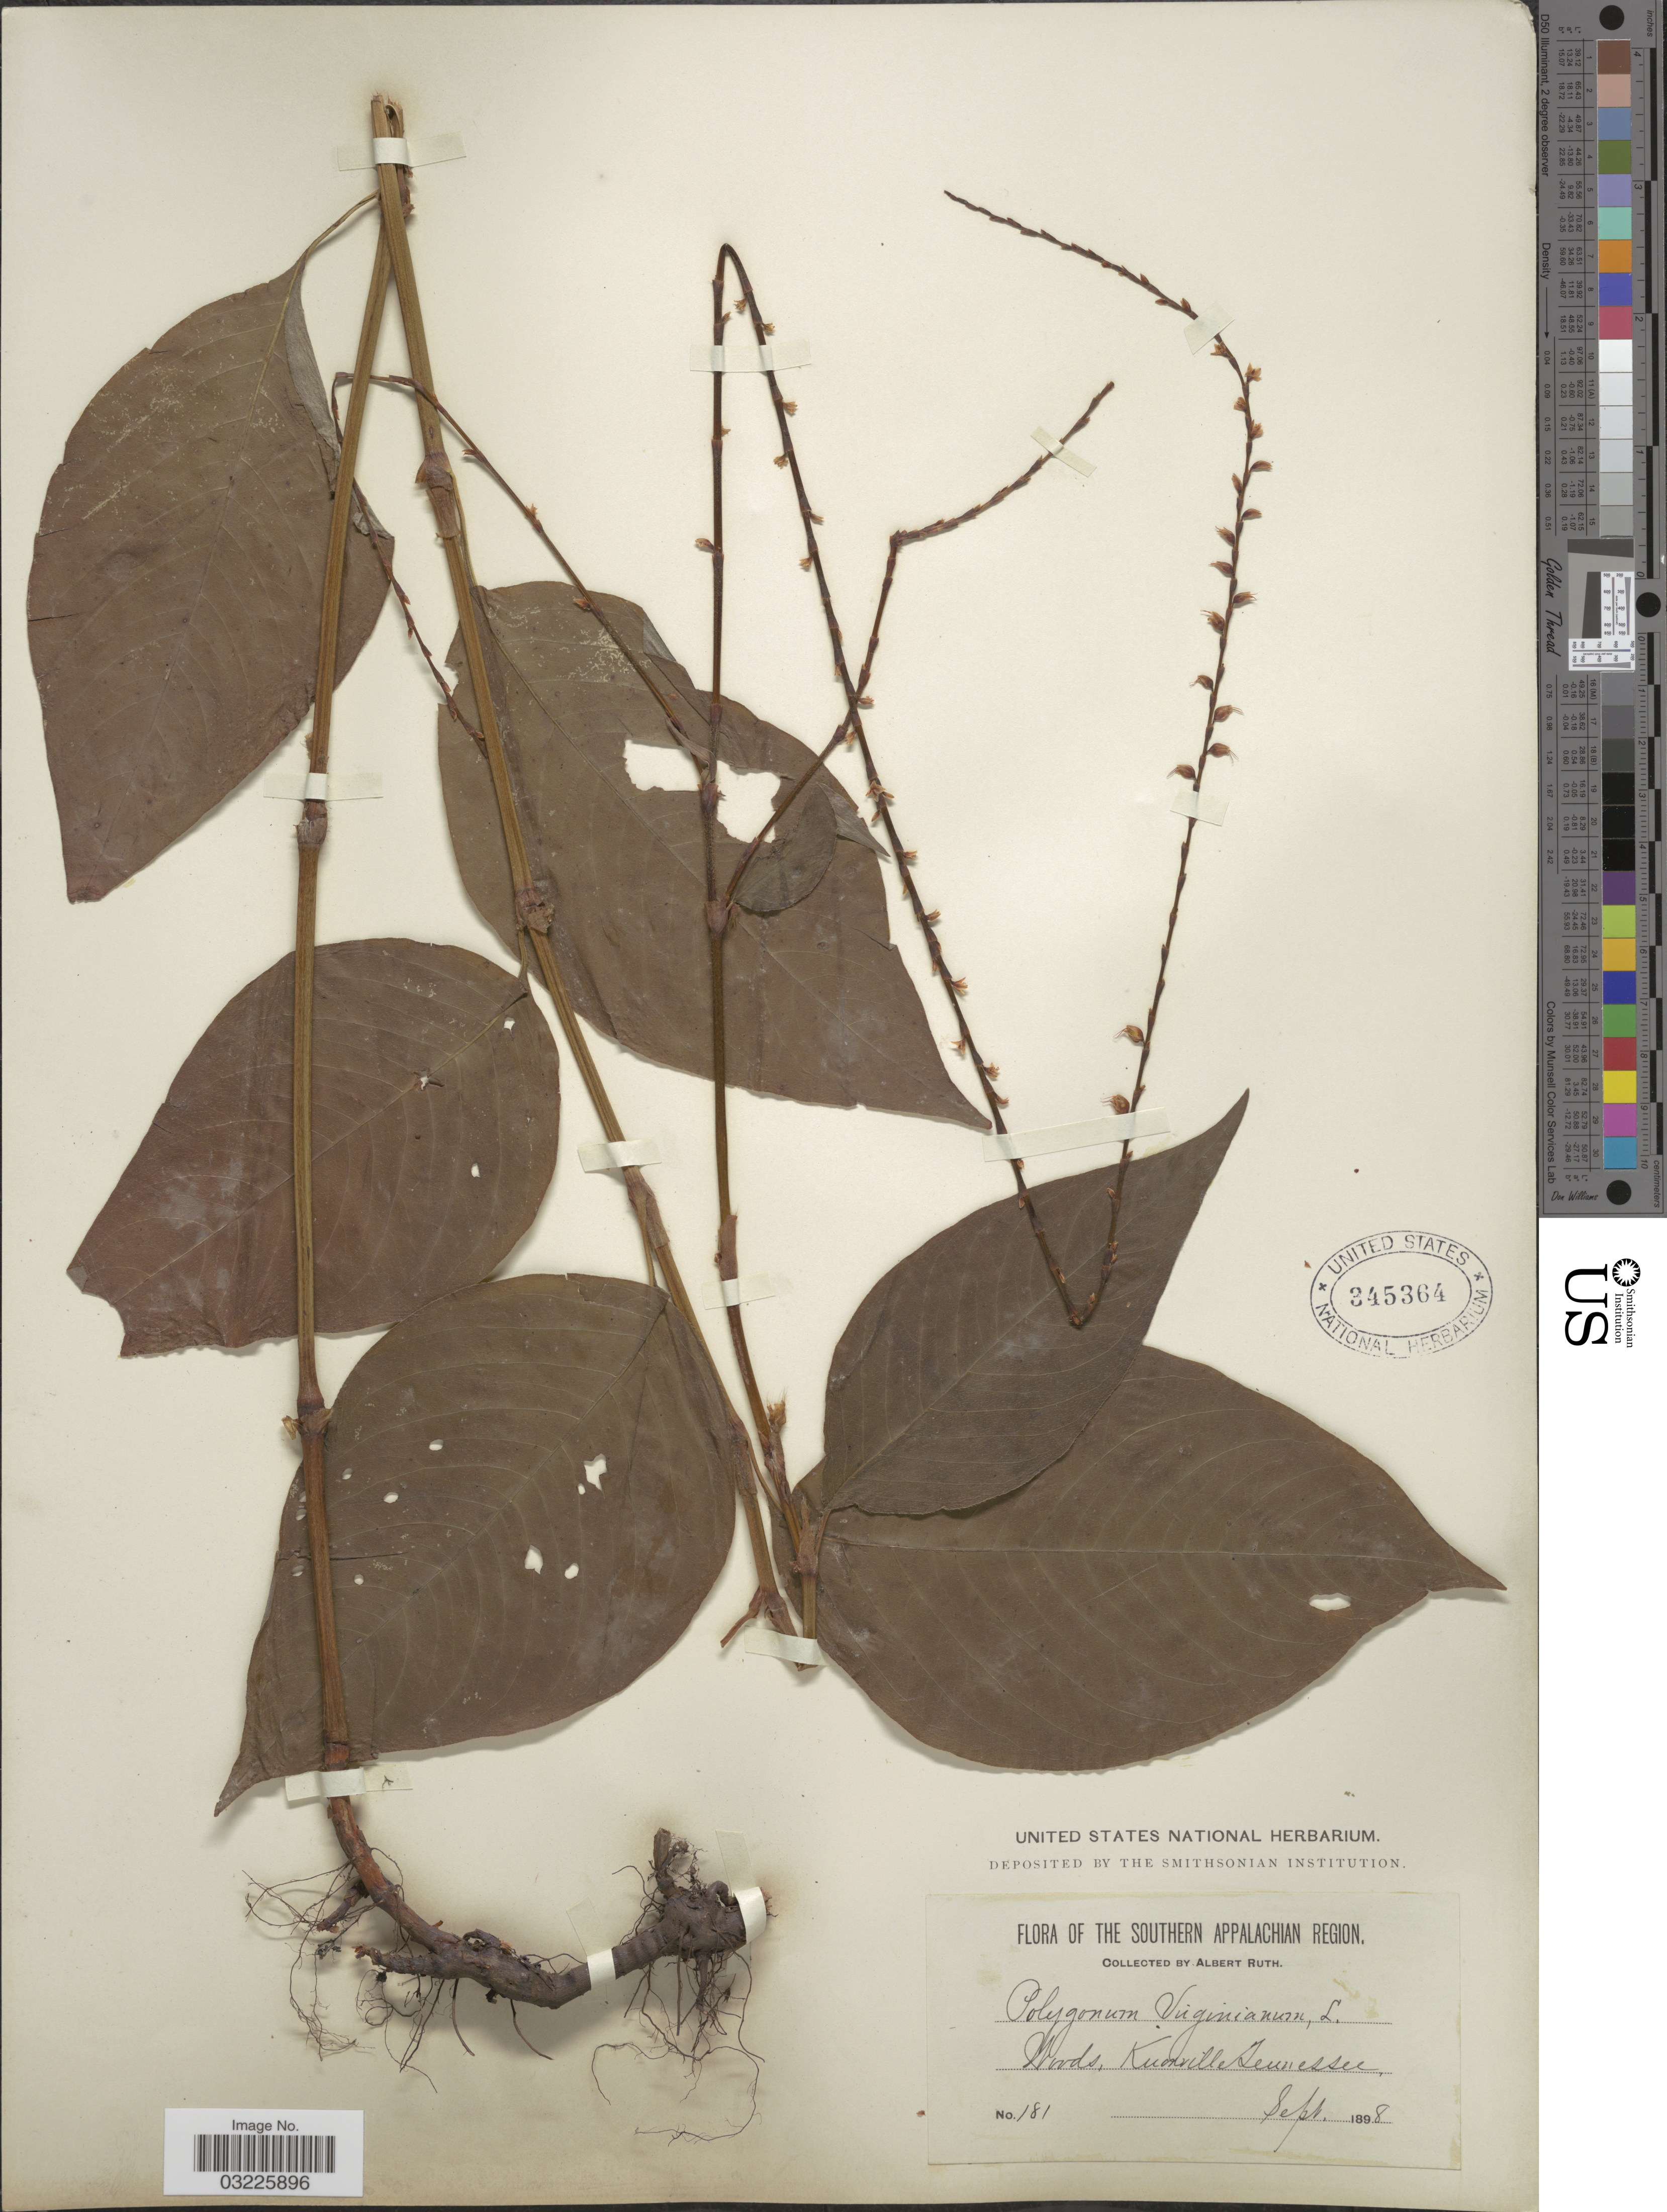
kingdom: Plantae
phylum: Tracheophyta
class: Magnoliopsida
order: Caryophyllales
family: Polygonaceae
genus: Persicaria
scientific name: Persicaria virginiana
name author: (L.) Gaertn.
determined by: Atha, D. E.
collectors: A. Ruth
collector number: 181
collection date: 1898-09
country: United States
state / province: Tennessee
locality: Southern Appalachian Region. Knoxville.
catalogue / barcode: US 345364